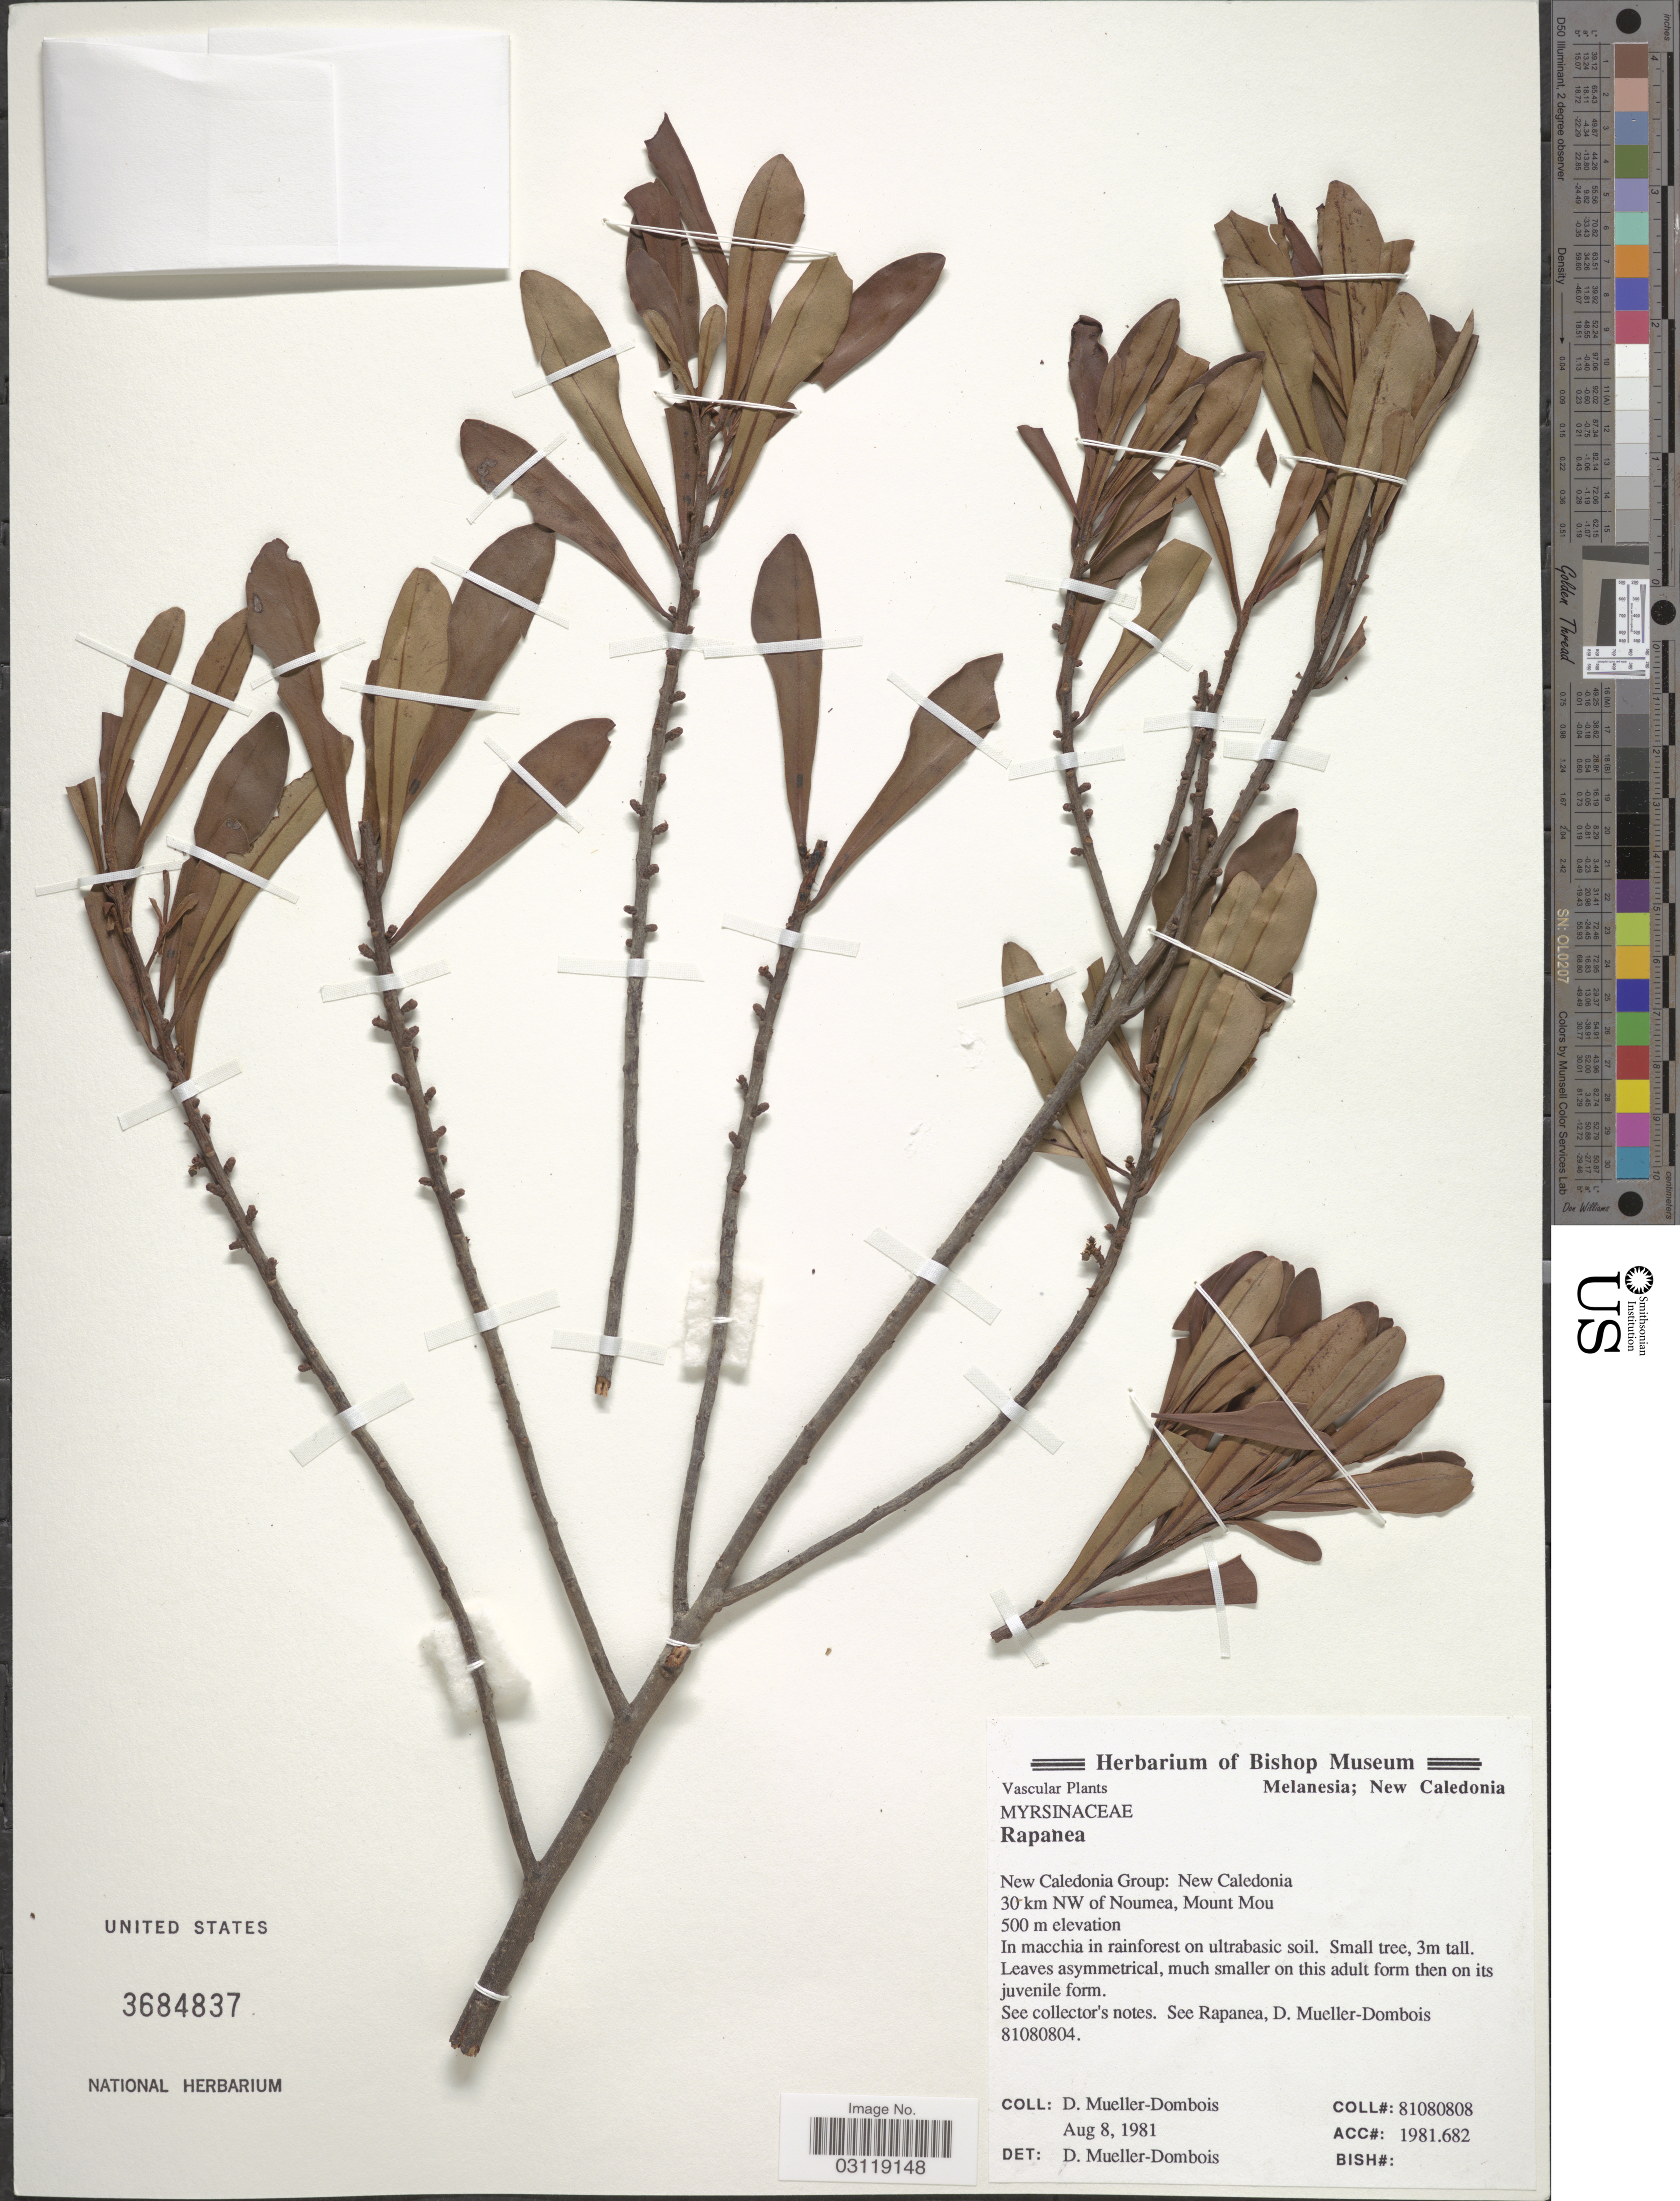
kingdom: Plantae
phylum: Tracheophyta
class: Magnoliopsida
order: Ericales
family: Primulaceae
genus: Rapanea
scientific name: Rapanea sp.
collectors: D. Mueller-Dombois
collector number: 81080808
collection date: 1981-08-08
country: New Caledonia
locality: New Caledonia Group: New Caledonia. 30 km NW of Noumea, Mount Mou.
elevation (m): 500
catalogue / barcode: US 3684837